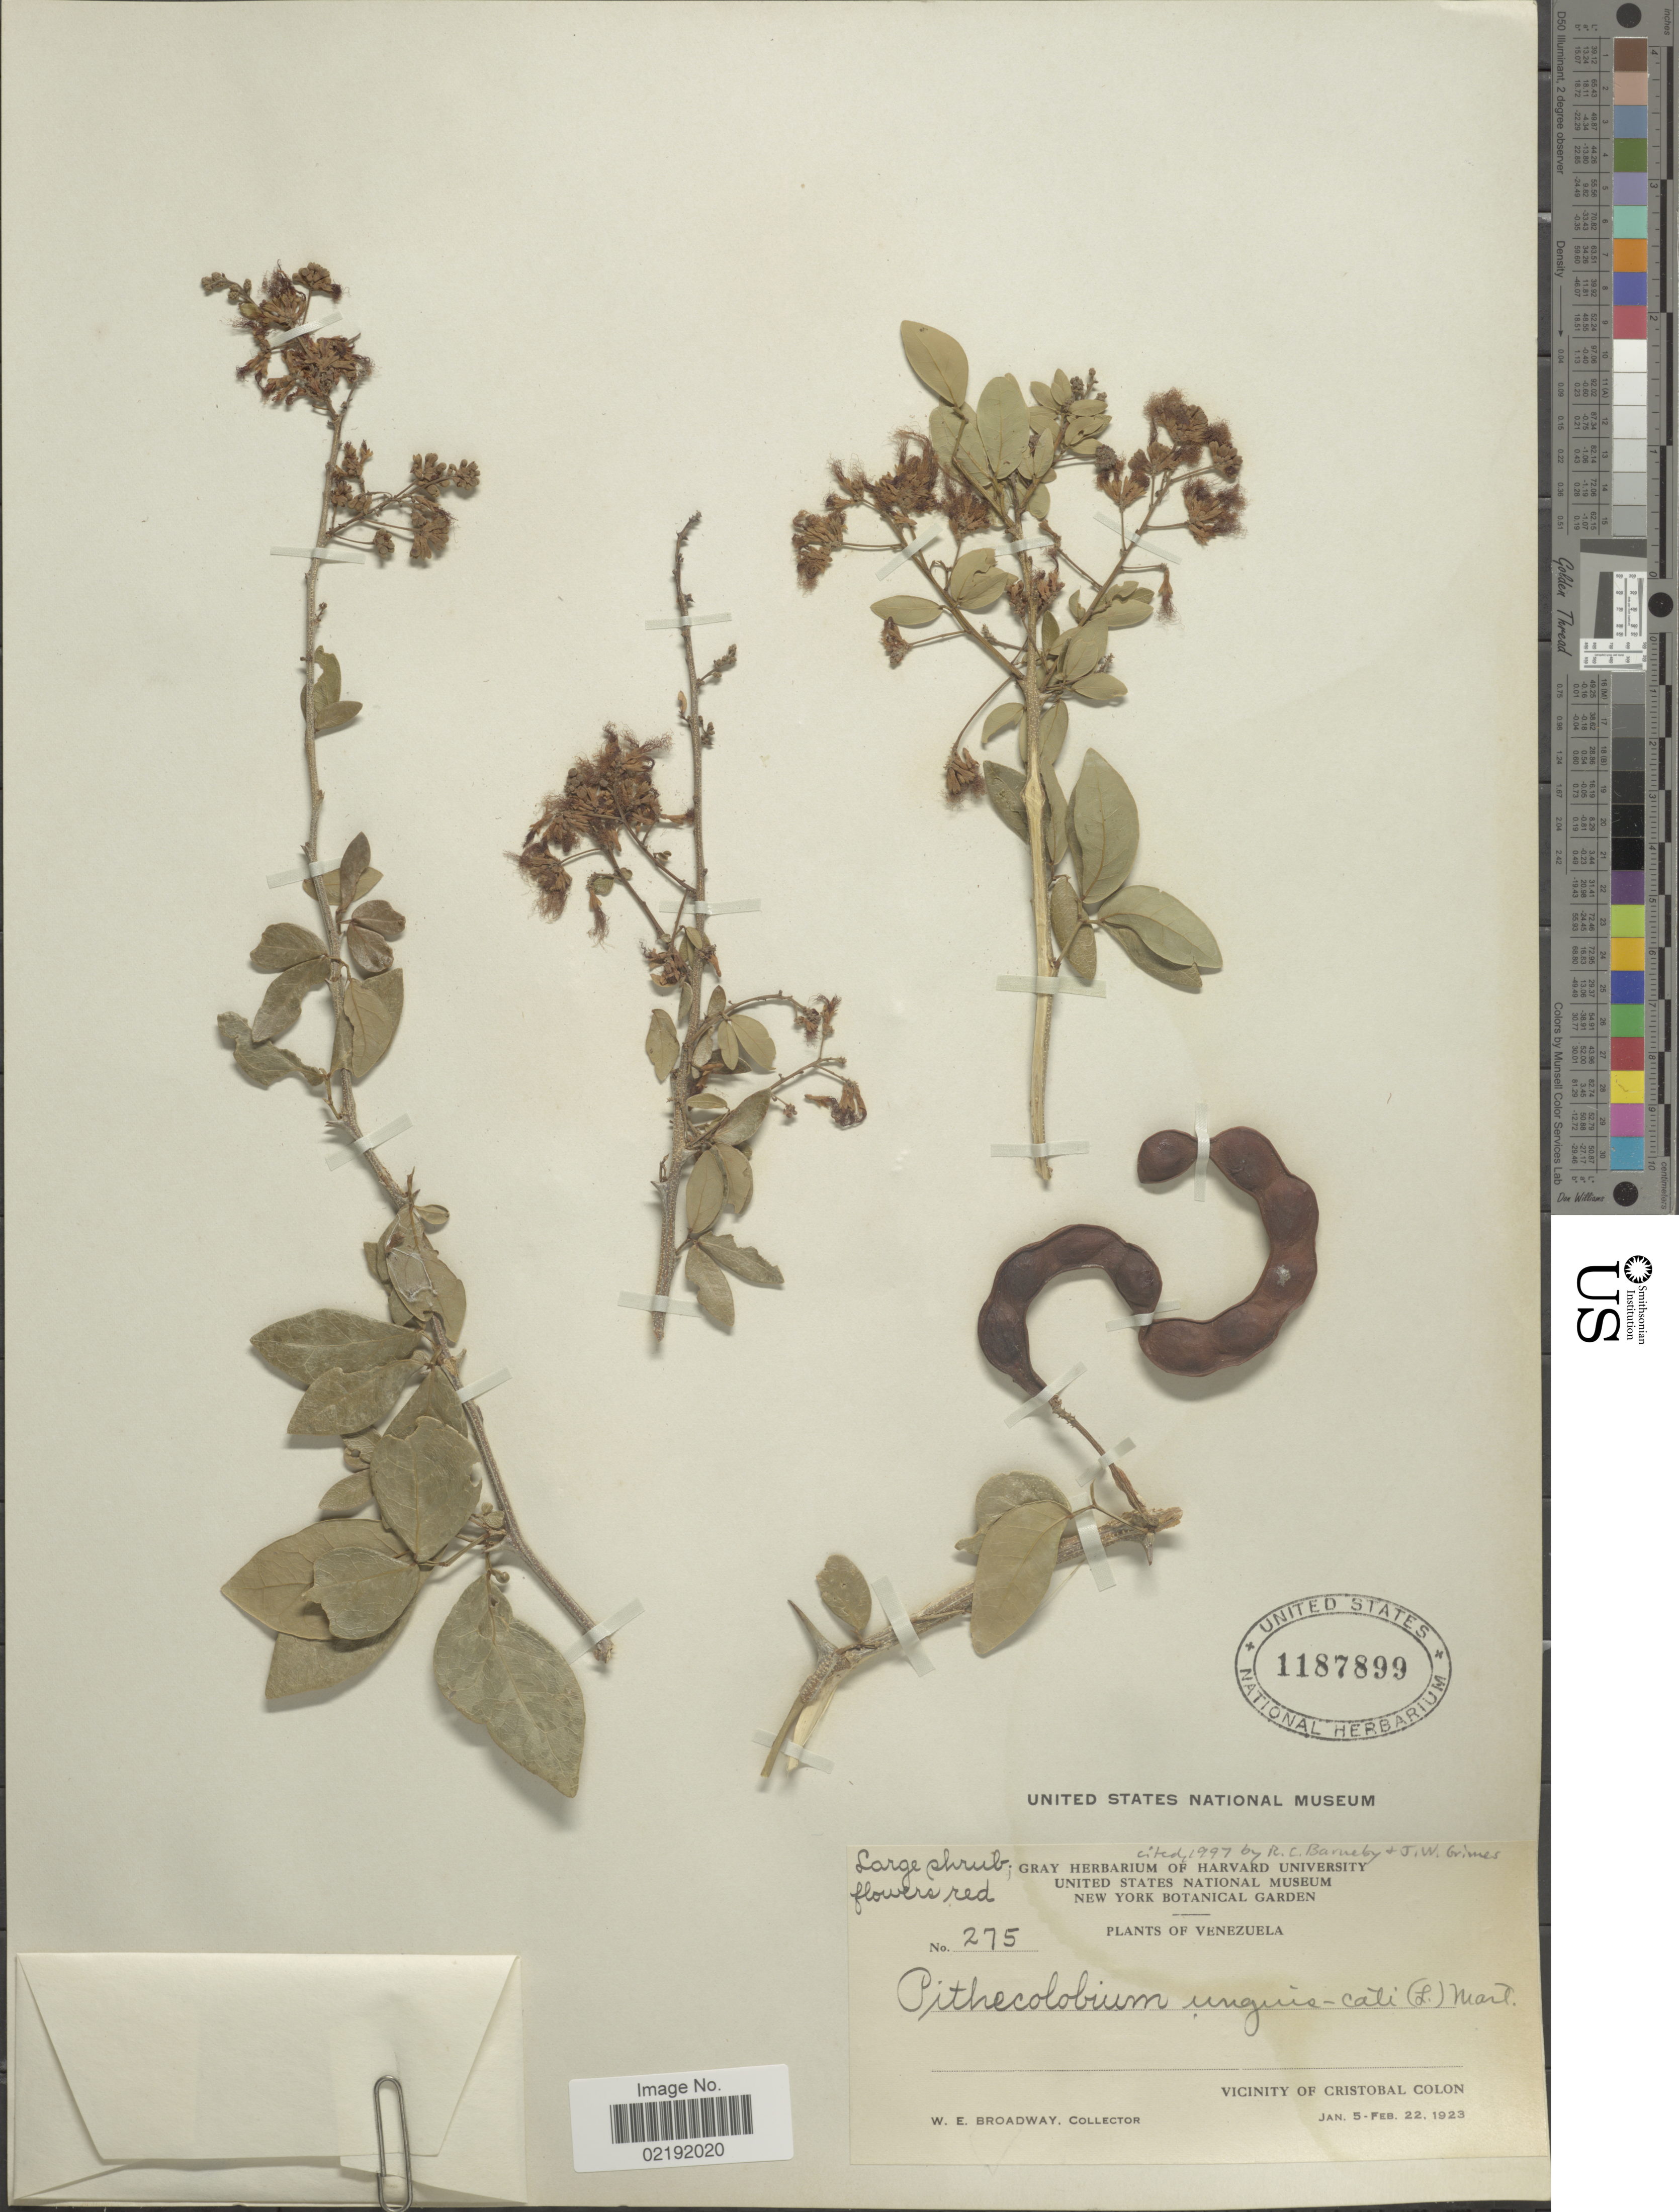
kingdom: Plantae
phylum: Tracheophyta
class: Magnoliopsida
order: Fabales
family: Fabaceae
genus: Pithecellobium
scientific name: Pithecellobium unguis-cati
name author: (L.) Benth.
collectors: W. E. Broadway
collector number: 275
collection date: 1923-01-05/1923-02-22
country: Venezuela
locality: Vicinity of Cristobal Colon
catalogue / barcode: US 1187899